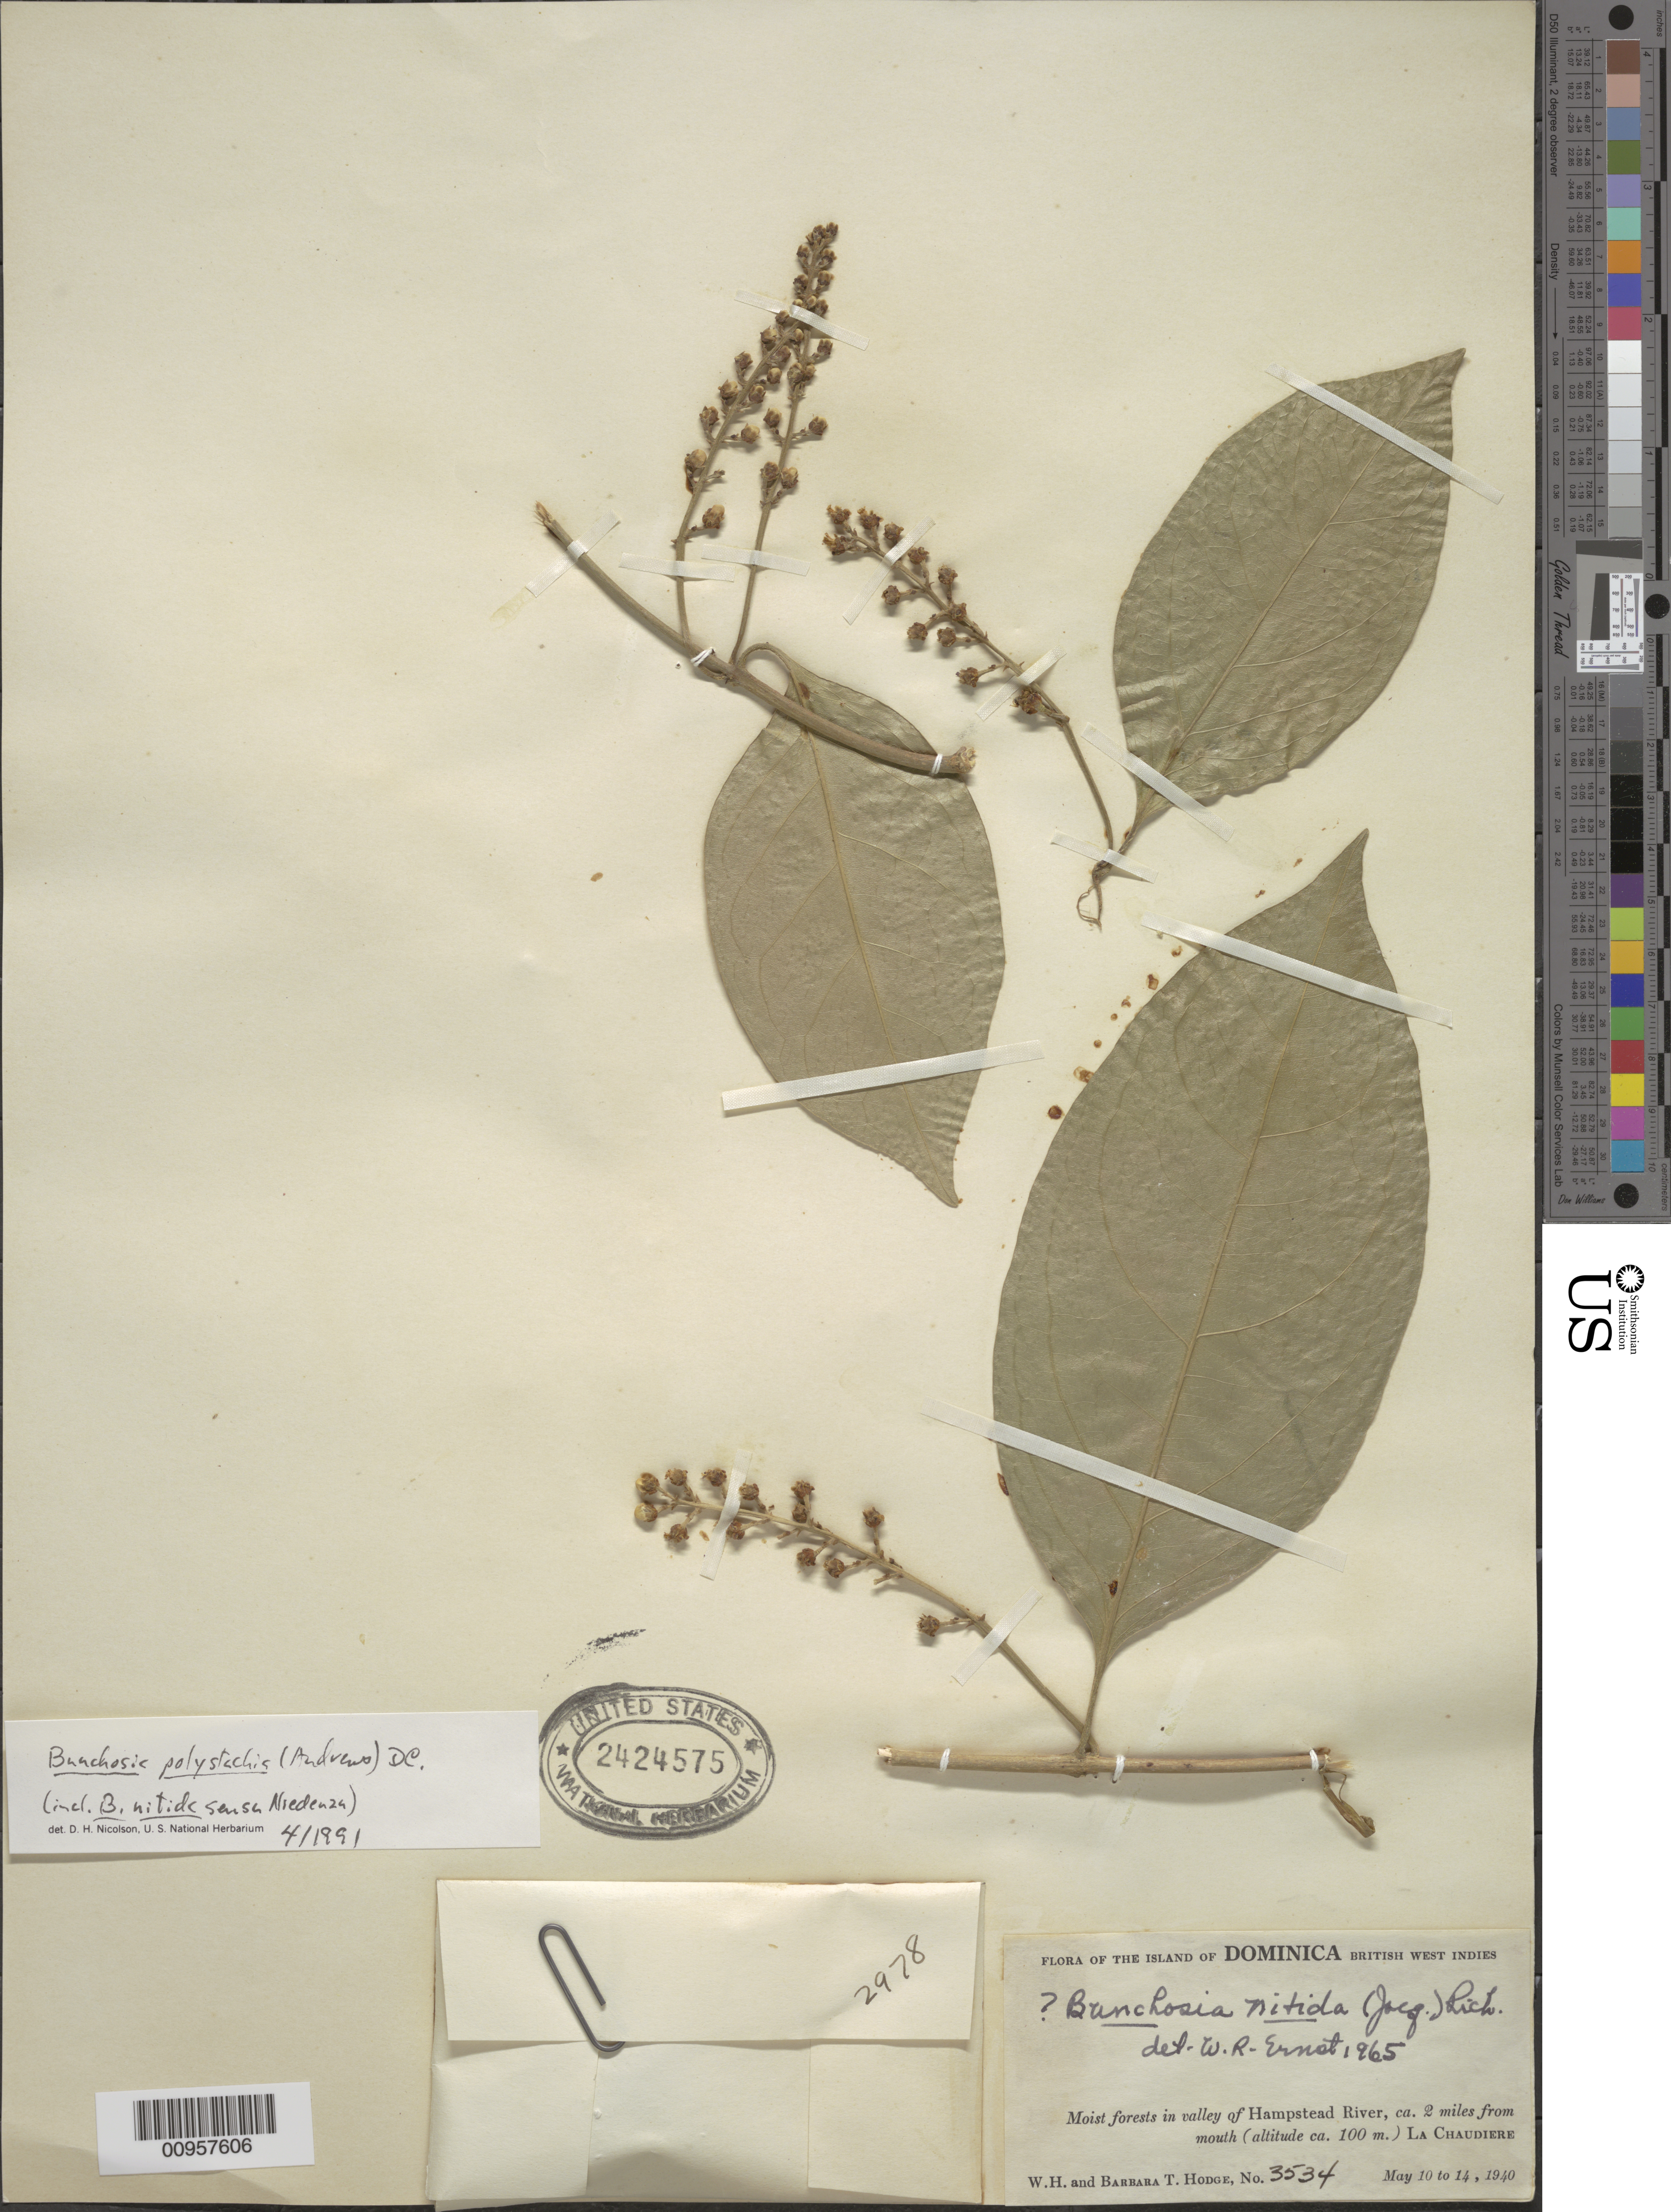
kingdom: Plantae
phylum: Tracheophyta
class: Magnoliopsida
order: Malpighiales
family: Malpighiaceae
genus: Bunchosia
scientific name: Bunchosia polystachya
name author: (Andrews) DC.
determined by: Nicolson, Dan H.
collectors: W. Hodge & B. Hodge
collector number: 3534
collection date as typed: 10 May 1940 to 14 May 1940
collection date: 1940-05-10/1940-05-14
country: Dominica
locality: Valley of Hampstead River, ca. 2 miles from mouth, La Chaudiere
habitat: Moist forest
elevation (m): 100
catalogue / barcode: US 2424575